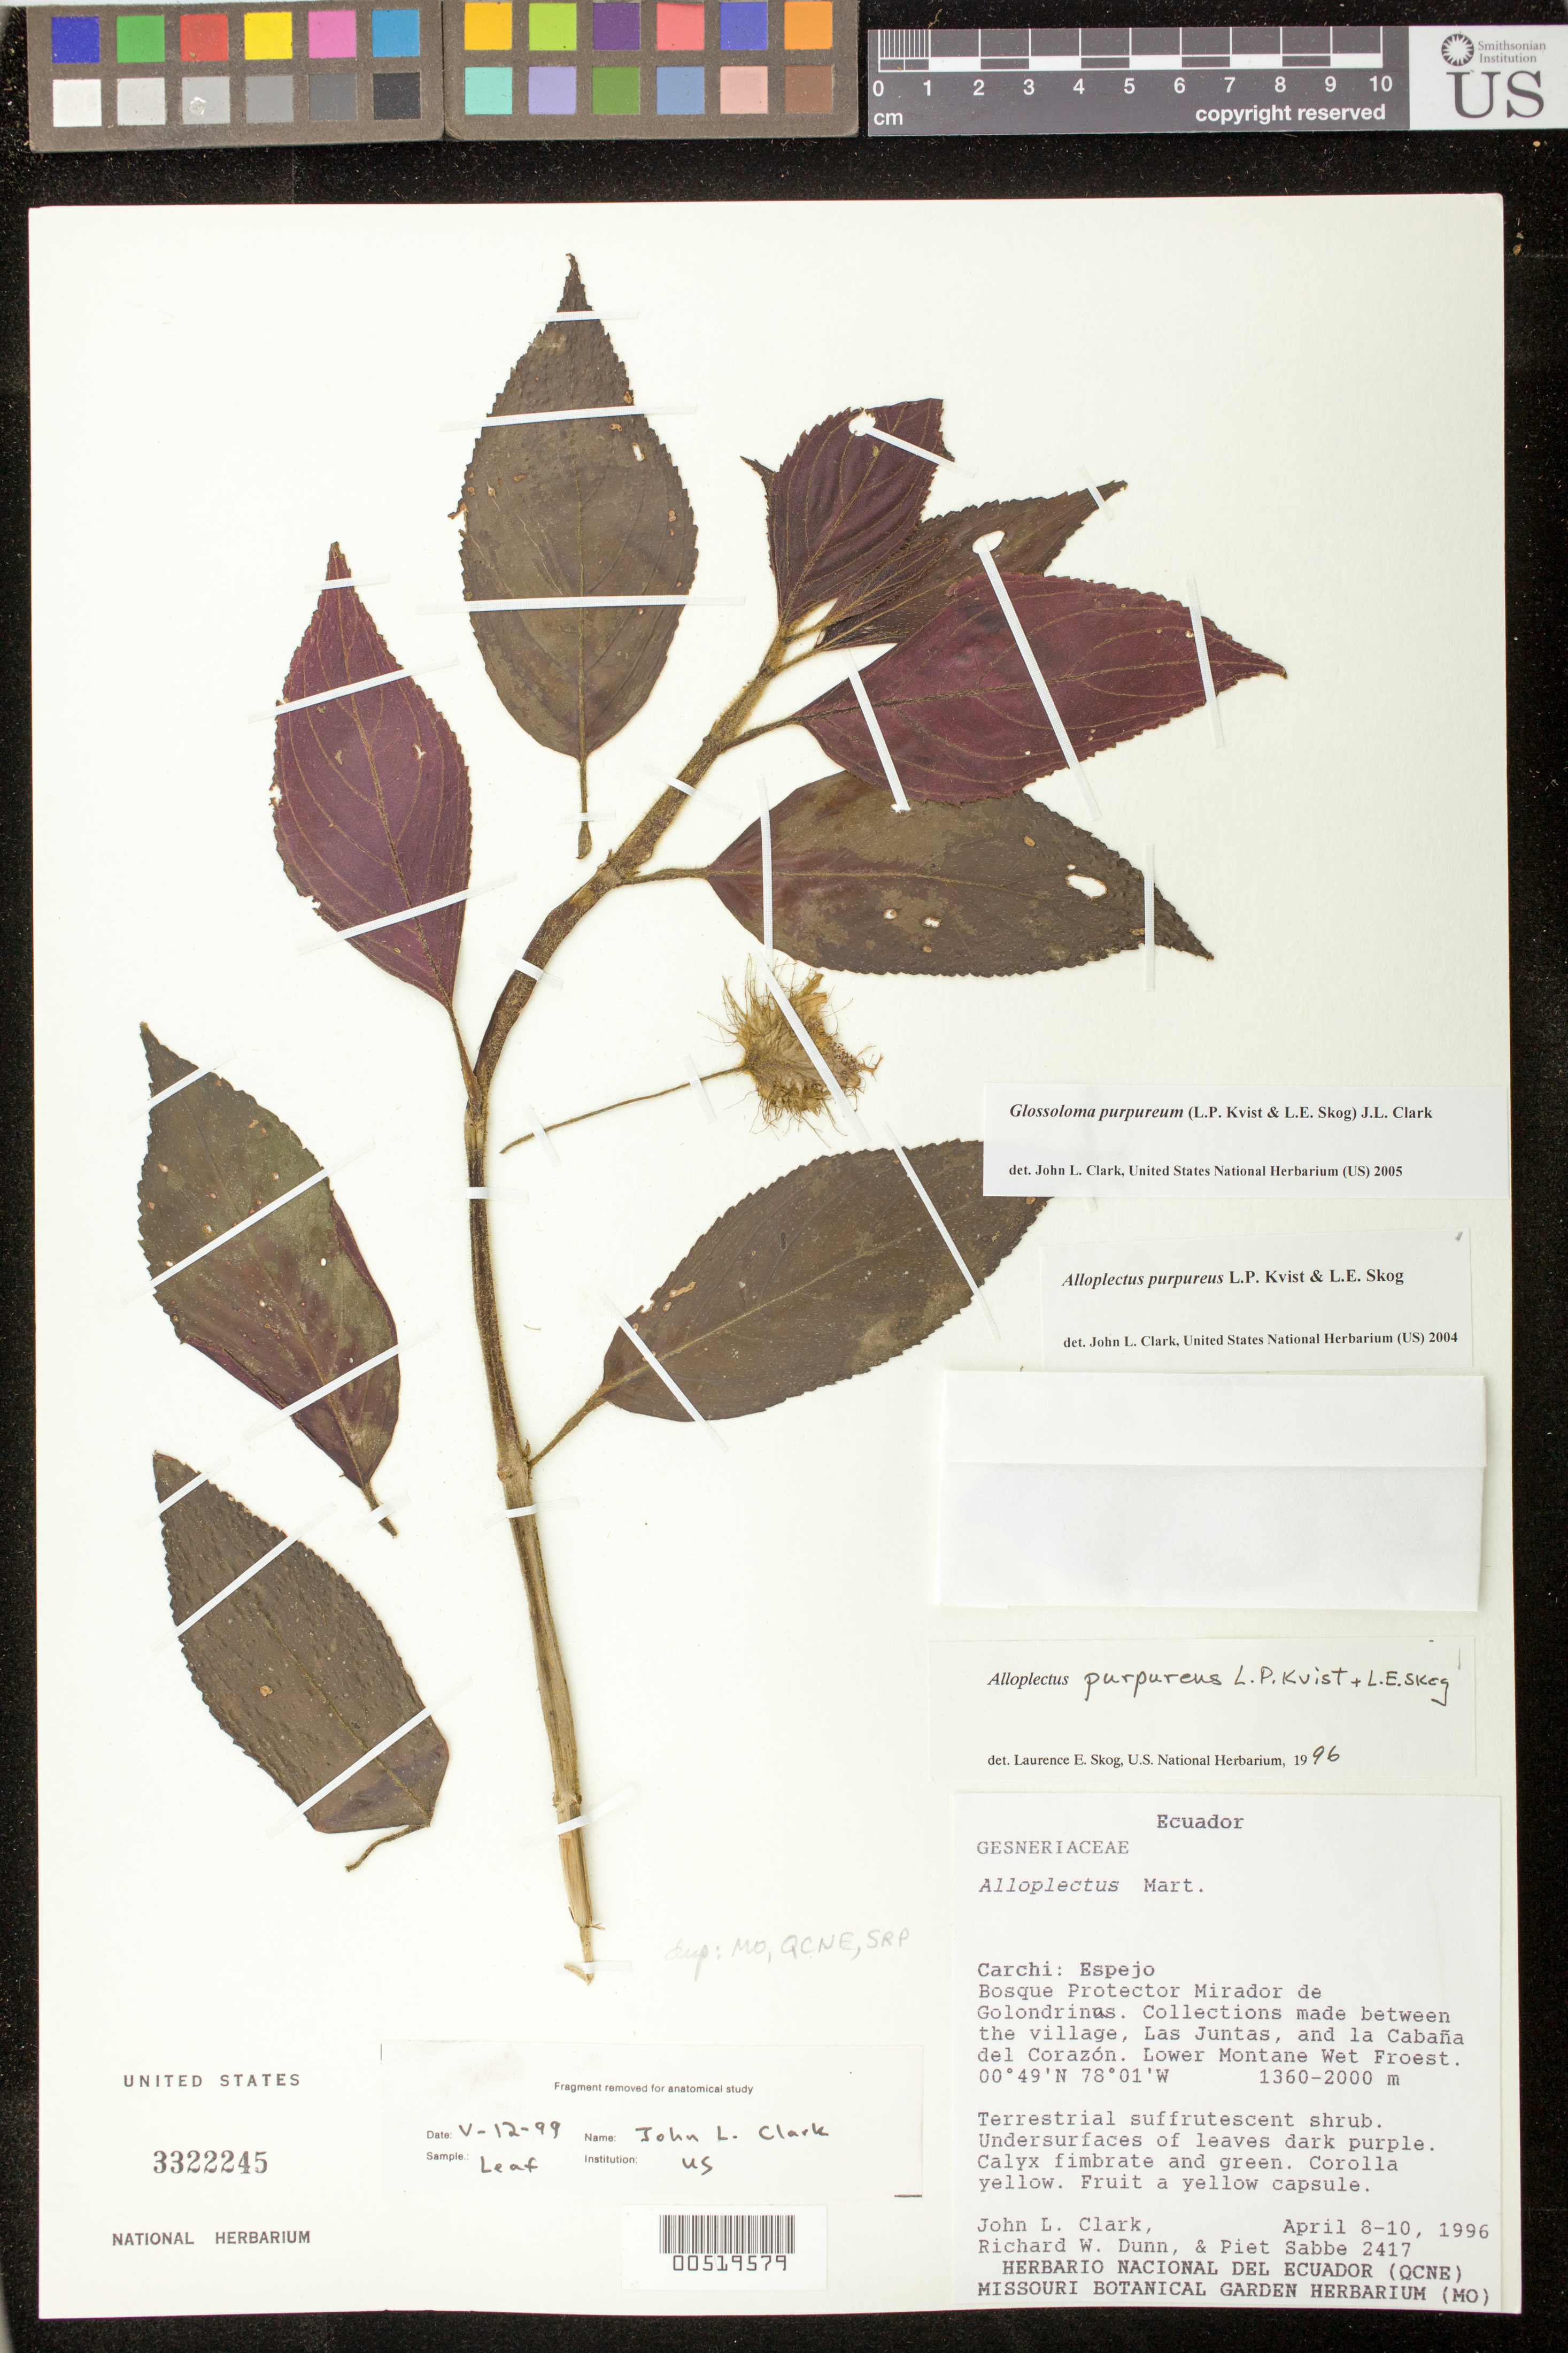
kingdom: Plantae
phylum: Tracheophyta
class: Magnoliopsida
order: Lamiales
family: Gesneriaceae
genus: Glossoloma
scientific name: Glossoloma purpureum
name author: (L.P. Kvist & L.E. Skog) J.L. Clark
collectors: J. L. Clark, R. Dunn & P. Sabbe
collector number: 2417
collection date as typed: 8-10 Apr 1996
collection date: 1996-04-08/1996-04-10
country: Ecuador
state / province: Carchi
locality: Espejo; Bosque Protector Mirador de Golondrinas; between the village, Las Juntas, and la Cabaña del Corazón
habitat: Lower montane wet forest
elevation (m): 1360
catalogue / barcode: US 3322245